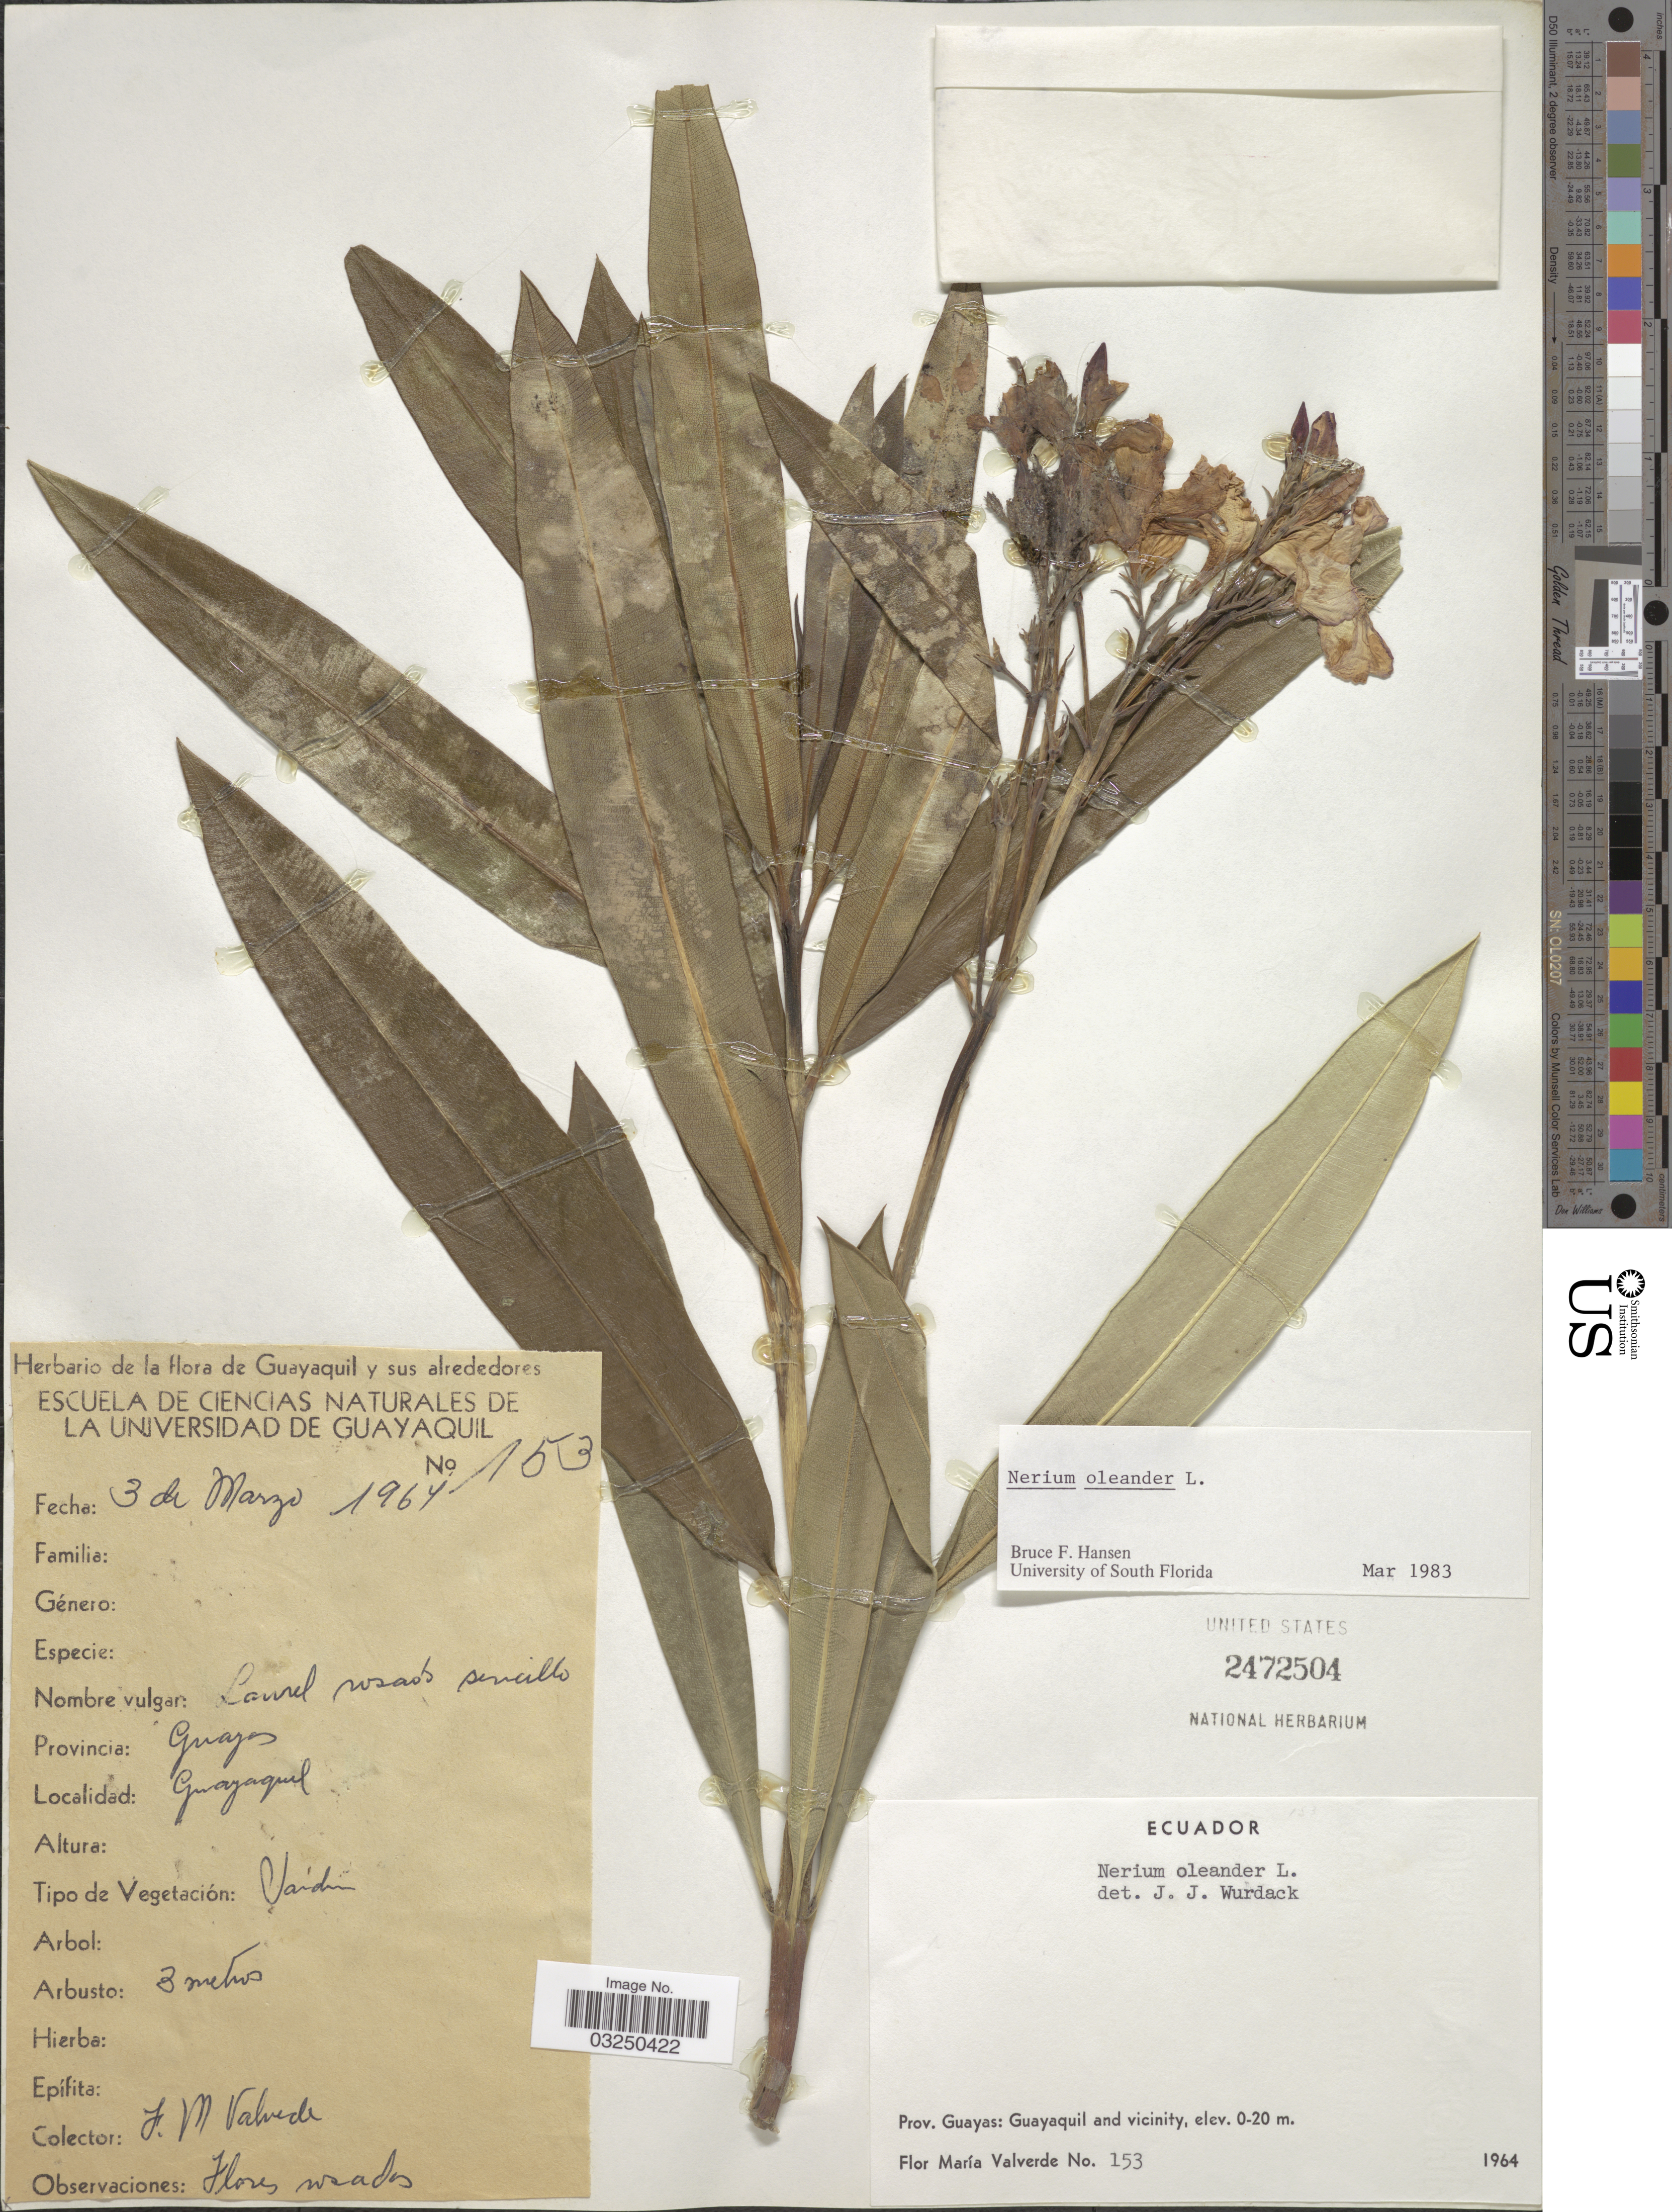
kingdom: Plantae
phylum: Tracheophyta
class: Magnoliopsida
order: Gentianales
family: Apocynaceae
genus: Nerium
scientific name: Nerium oleander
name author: L.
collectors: F. M. Valverde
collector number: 153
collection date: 1964-03-03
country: Ecuador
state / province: Guayas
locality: Guayaquil and vicinity.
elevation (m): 0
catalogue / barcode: US 2472504